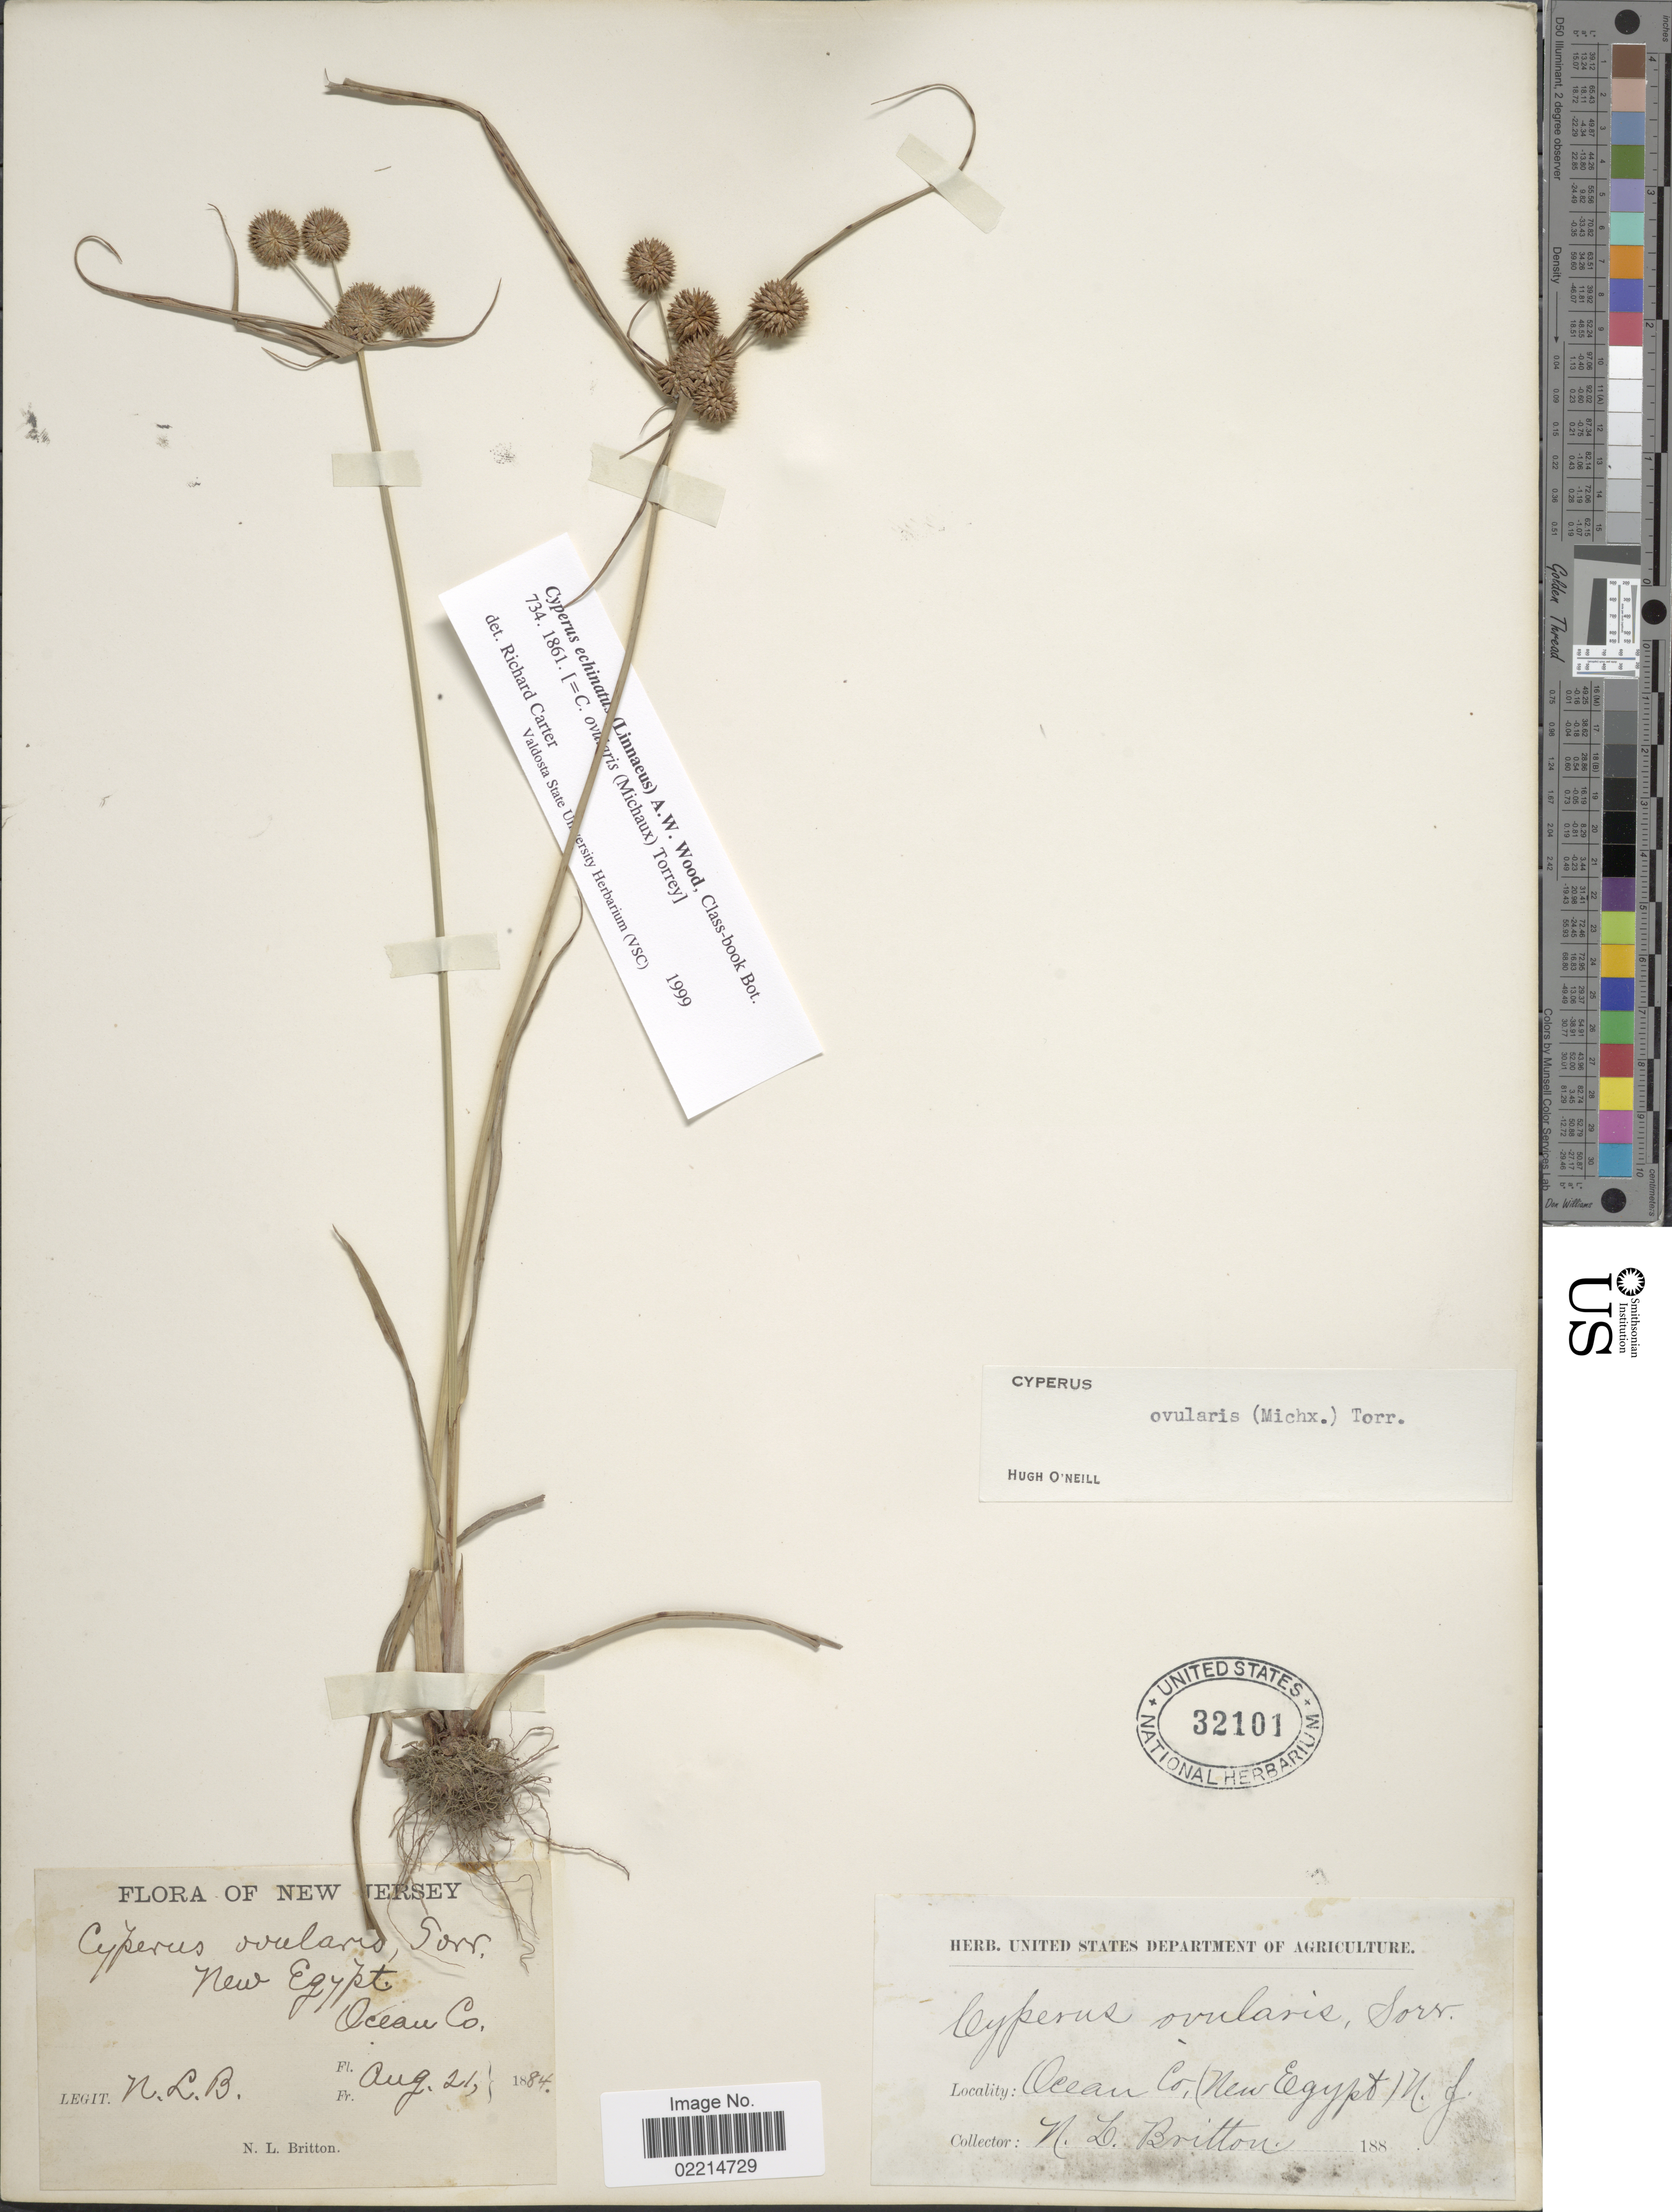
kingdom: Plantae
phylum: Tracheophyta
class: Liliopsida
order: Poales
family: Cyperaceae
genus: Cyperus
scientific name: Cyperus echinatus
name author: (L.) Alph. Wood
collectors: N. Britton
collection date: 1884-08-21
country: United States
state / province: New Jersey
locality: New Egypt, Ocean Co.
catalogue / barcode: US 32101